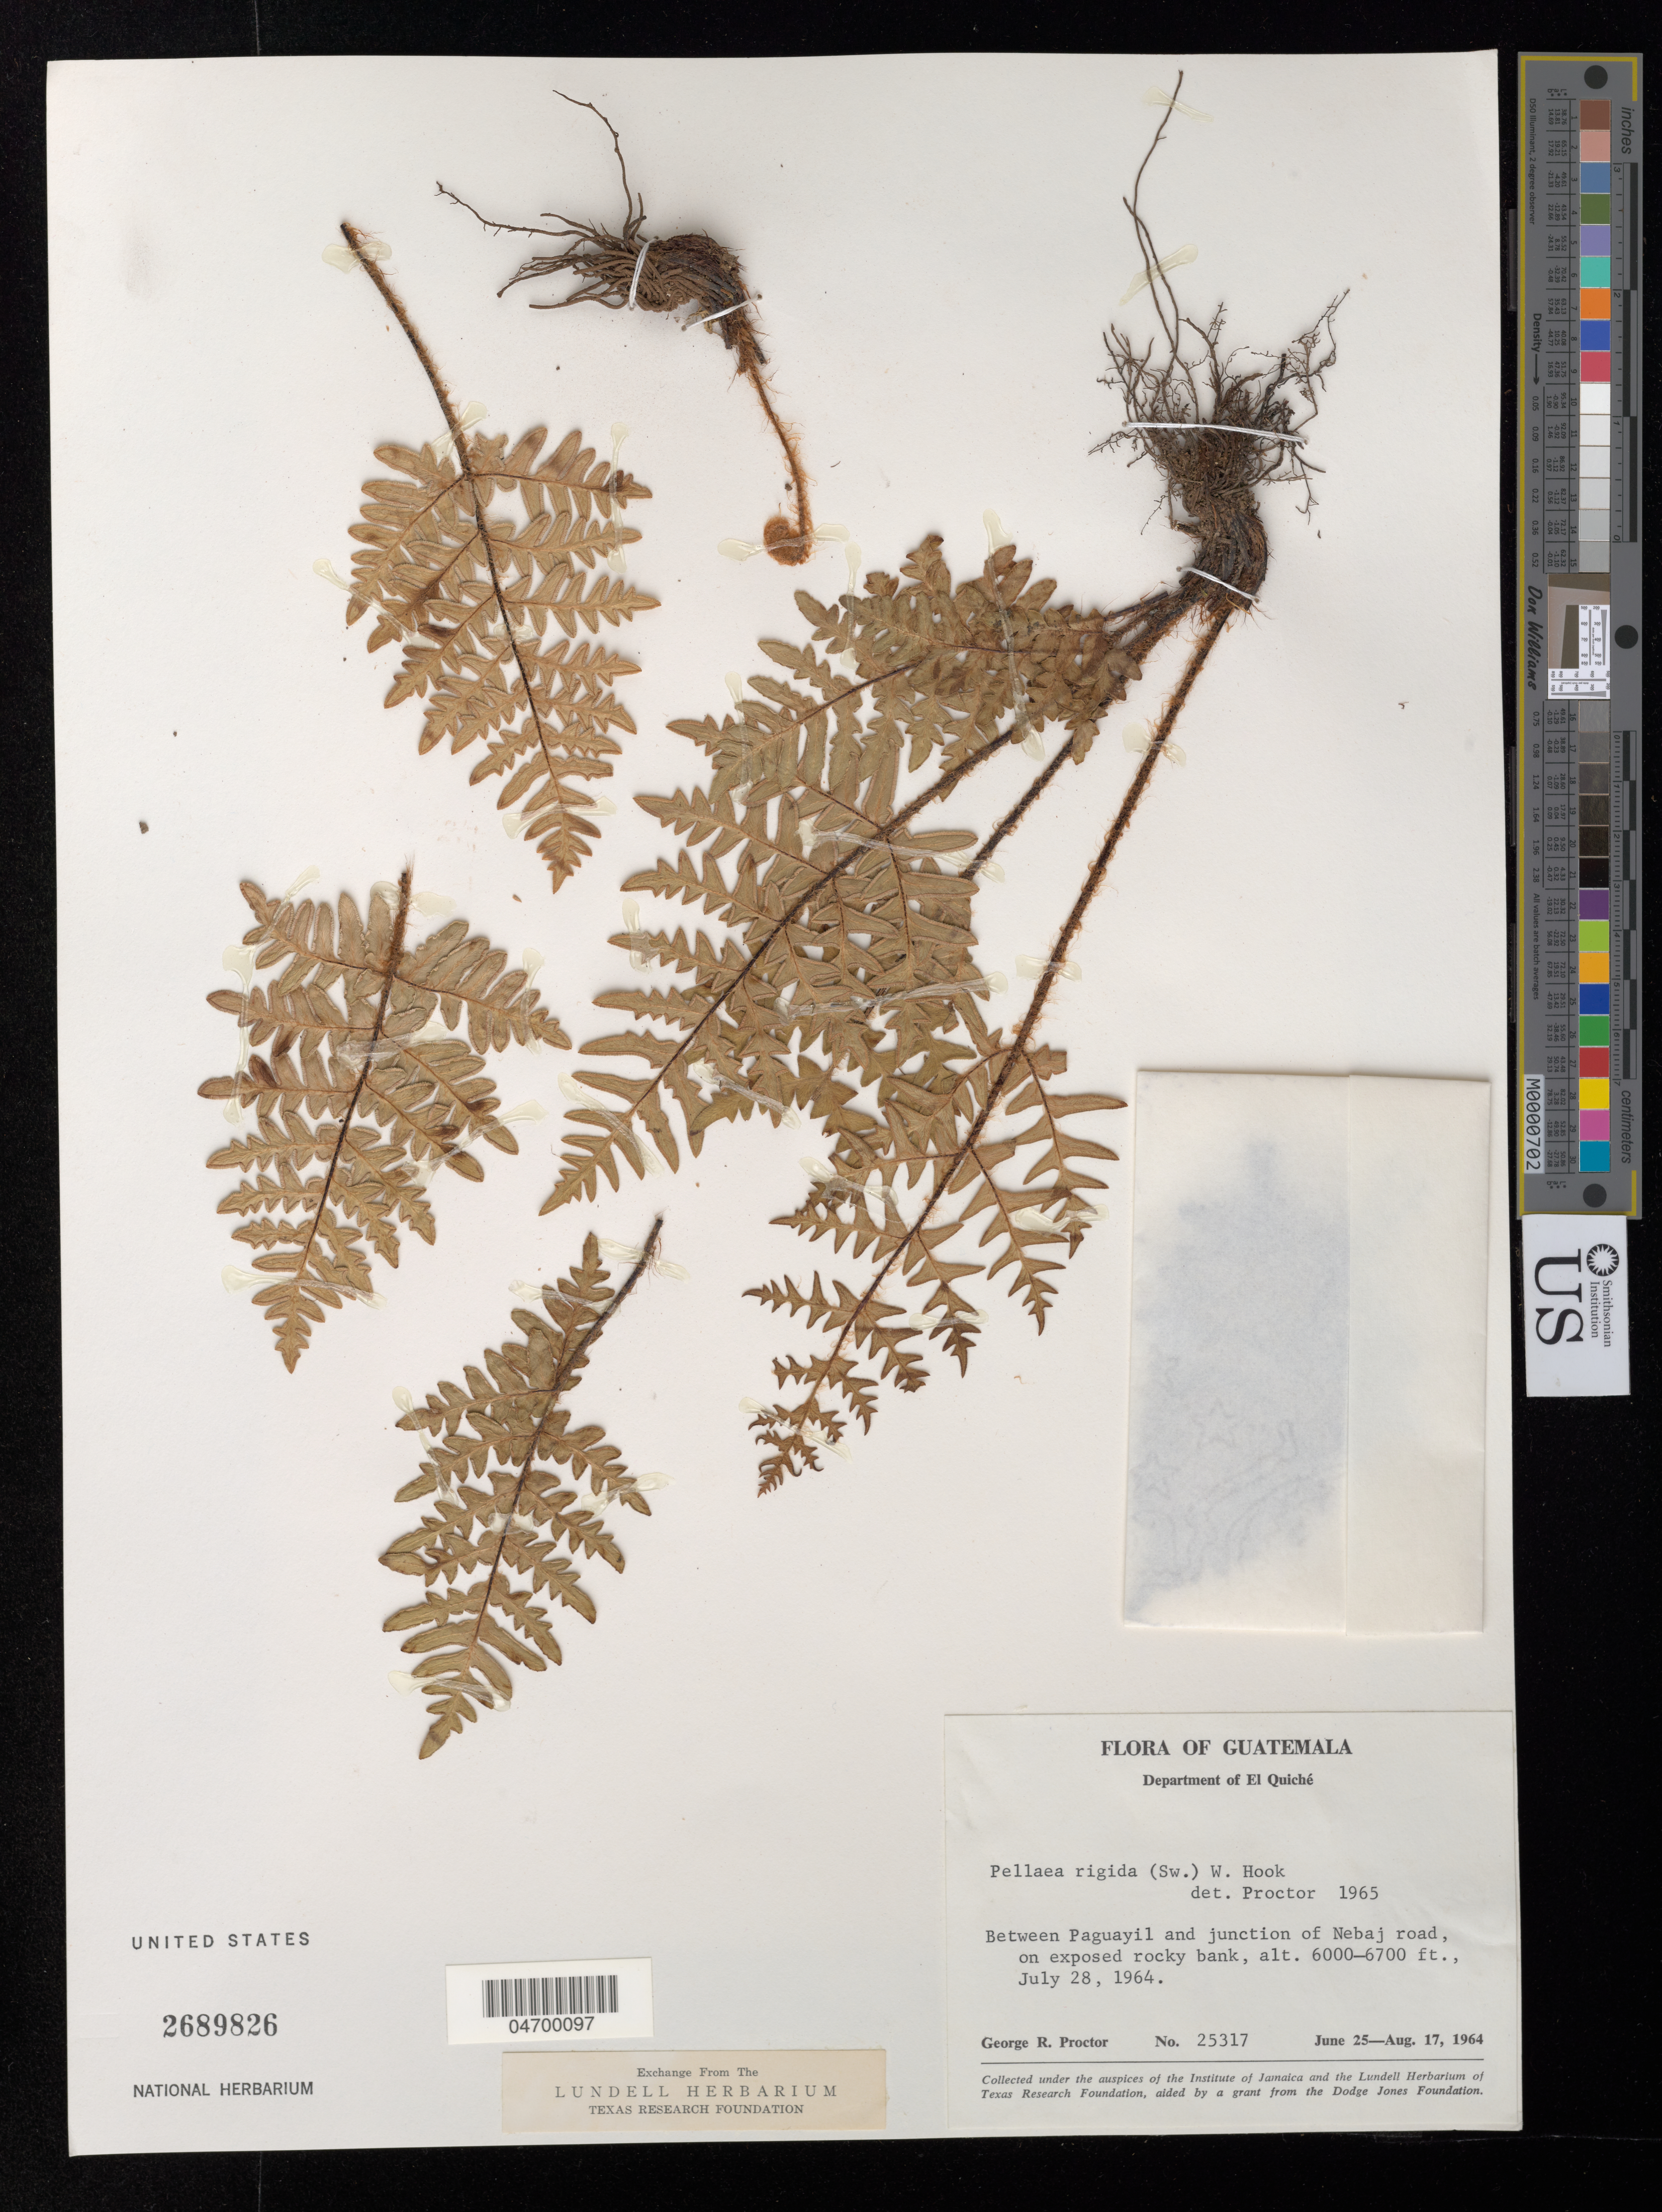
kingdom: Plantae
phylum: Tracheophyta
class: Polypodiopsida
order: Polypodiales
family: Pteridaceae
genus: Pellaea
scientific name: Pellaea rigida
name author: (Sw.) Hook. f.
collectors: G. R. Proctor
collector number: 25317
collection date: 1964-07-28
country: Guatemala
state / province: El Quiche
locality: Department of El Quiché. Between Paguayil and junction of Nebaj road, on exposed rocky bank.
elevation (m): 1829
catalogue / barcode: US 2689826